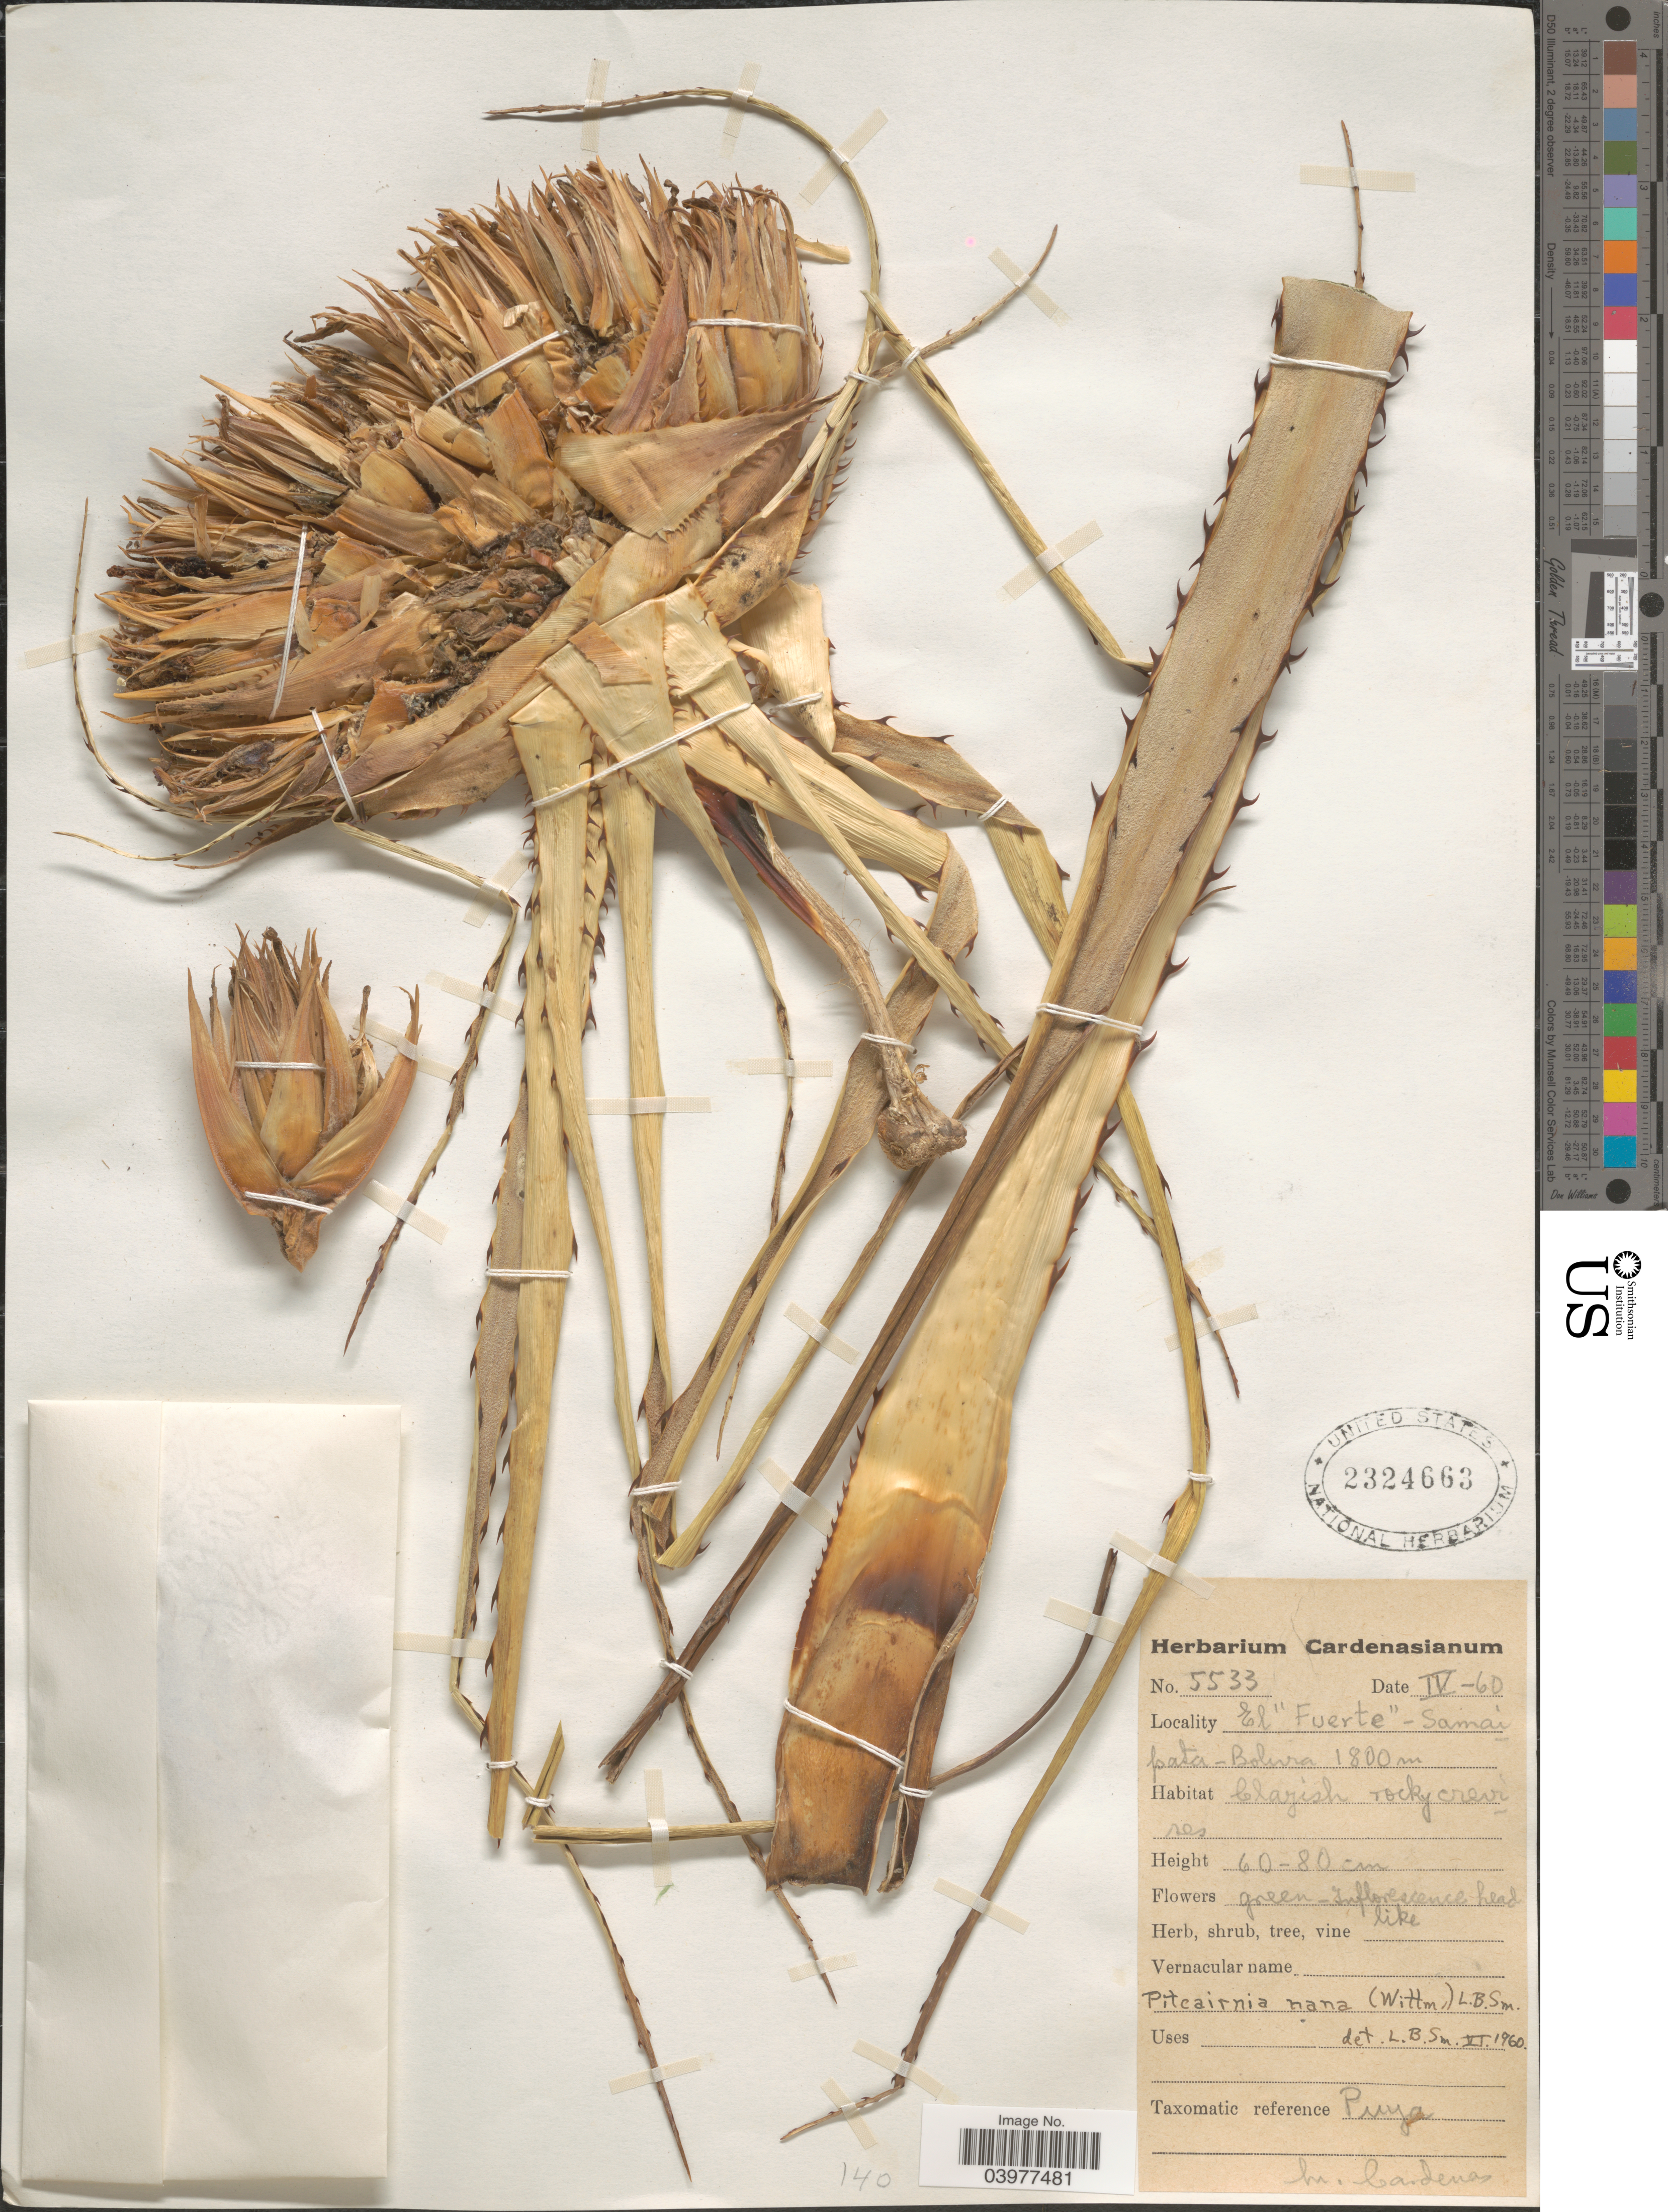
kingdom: Plantae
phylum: Tracheophyta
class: Liliopsida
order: Poales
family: Bromeliaceae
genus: Puya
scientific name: Puya nana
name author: Wittm.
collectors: M. Cárdenas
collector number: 5533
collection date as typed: Transcribed d/m/y: /4/60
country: Bolivia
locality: El "Fuerte"- Samaipata.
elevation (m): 1800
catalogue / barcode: US 2324663